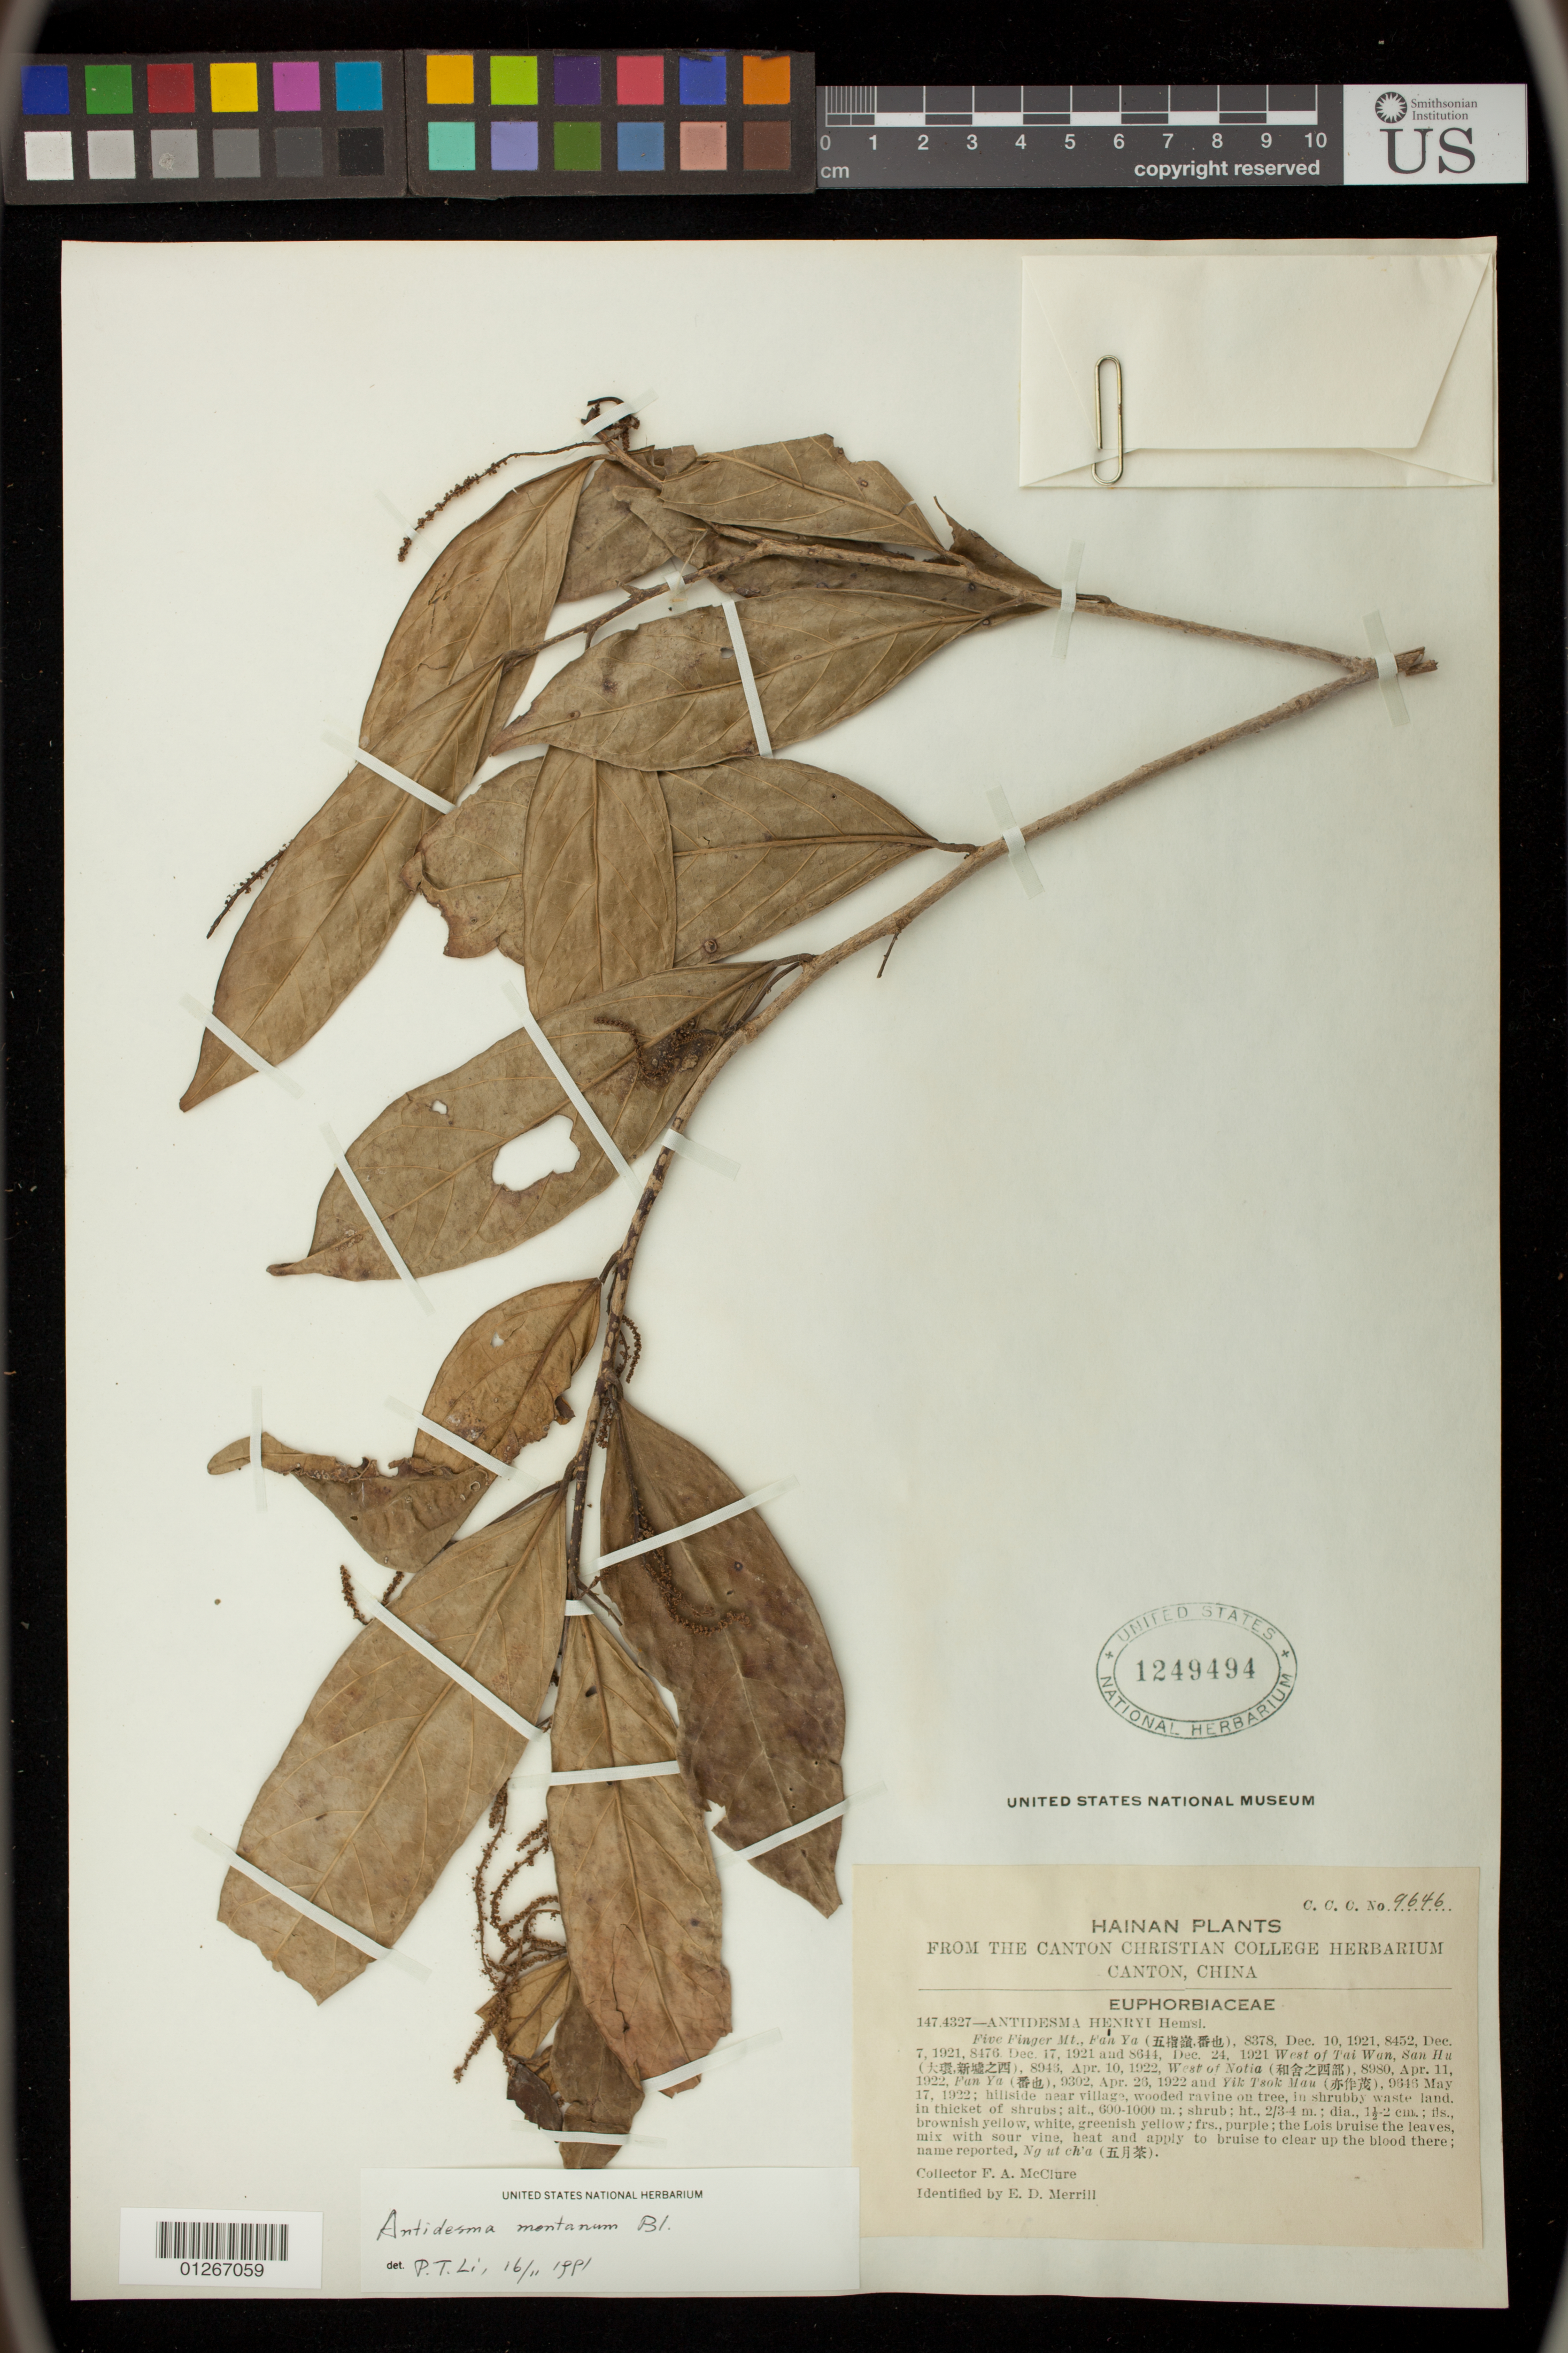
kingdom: Plantae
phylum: Tracheophyta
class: Magnoliopsida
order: Malpighiales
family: Phyllanthaceae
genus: Antidesma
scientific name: Antidesma montanum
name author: Blume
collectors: F. A. McClure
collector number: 9646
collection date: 1922-05-17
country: China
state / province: Hainan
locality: Five Finger Mt., Fan Ya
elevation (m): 600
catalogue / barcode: US 1249494